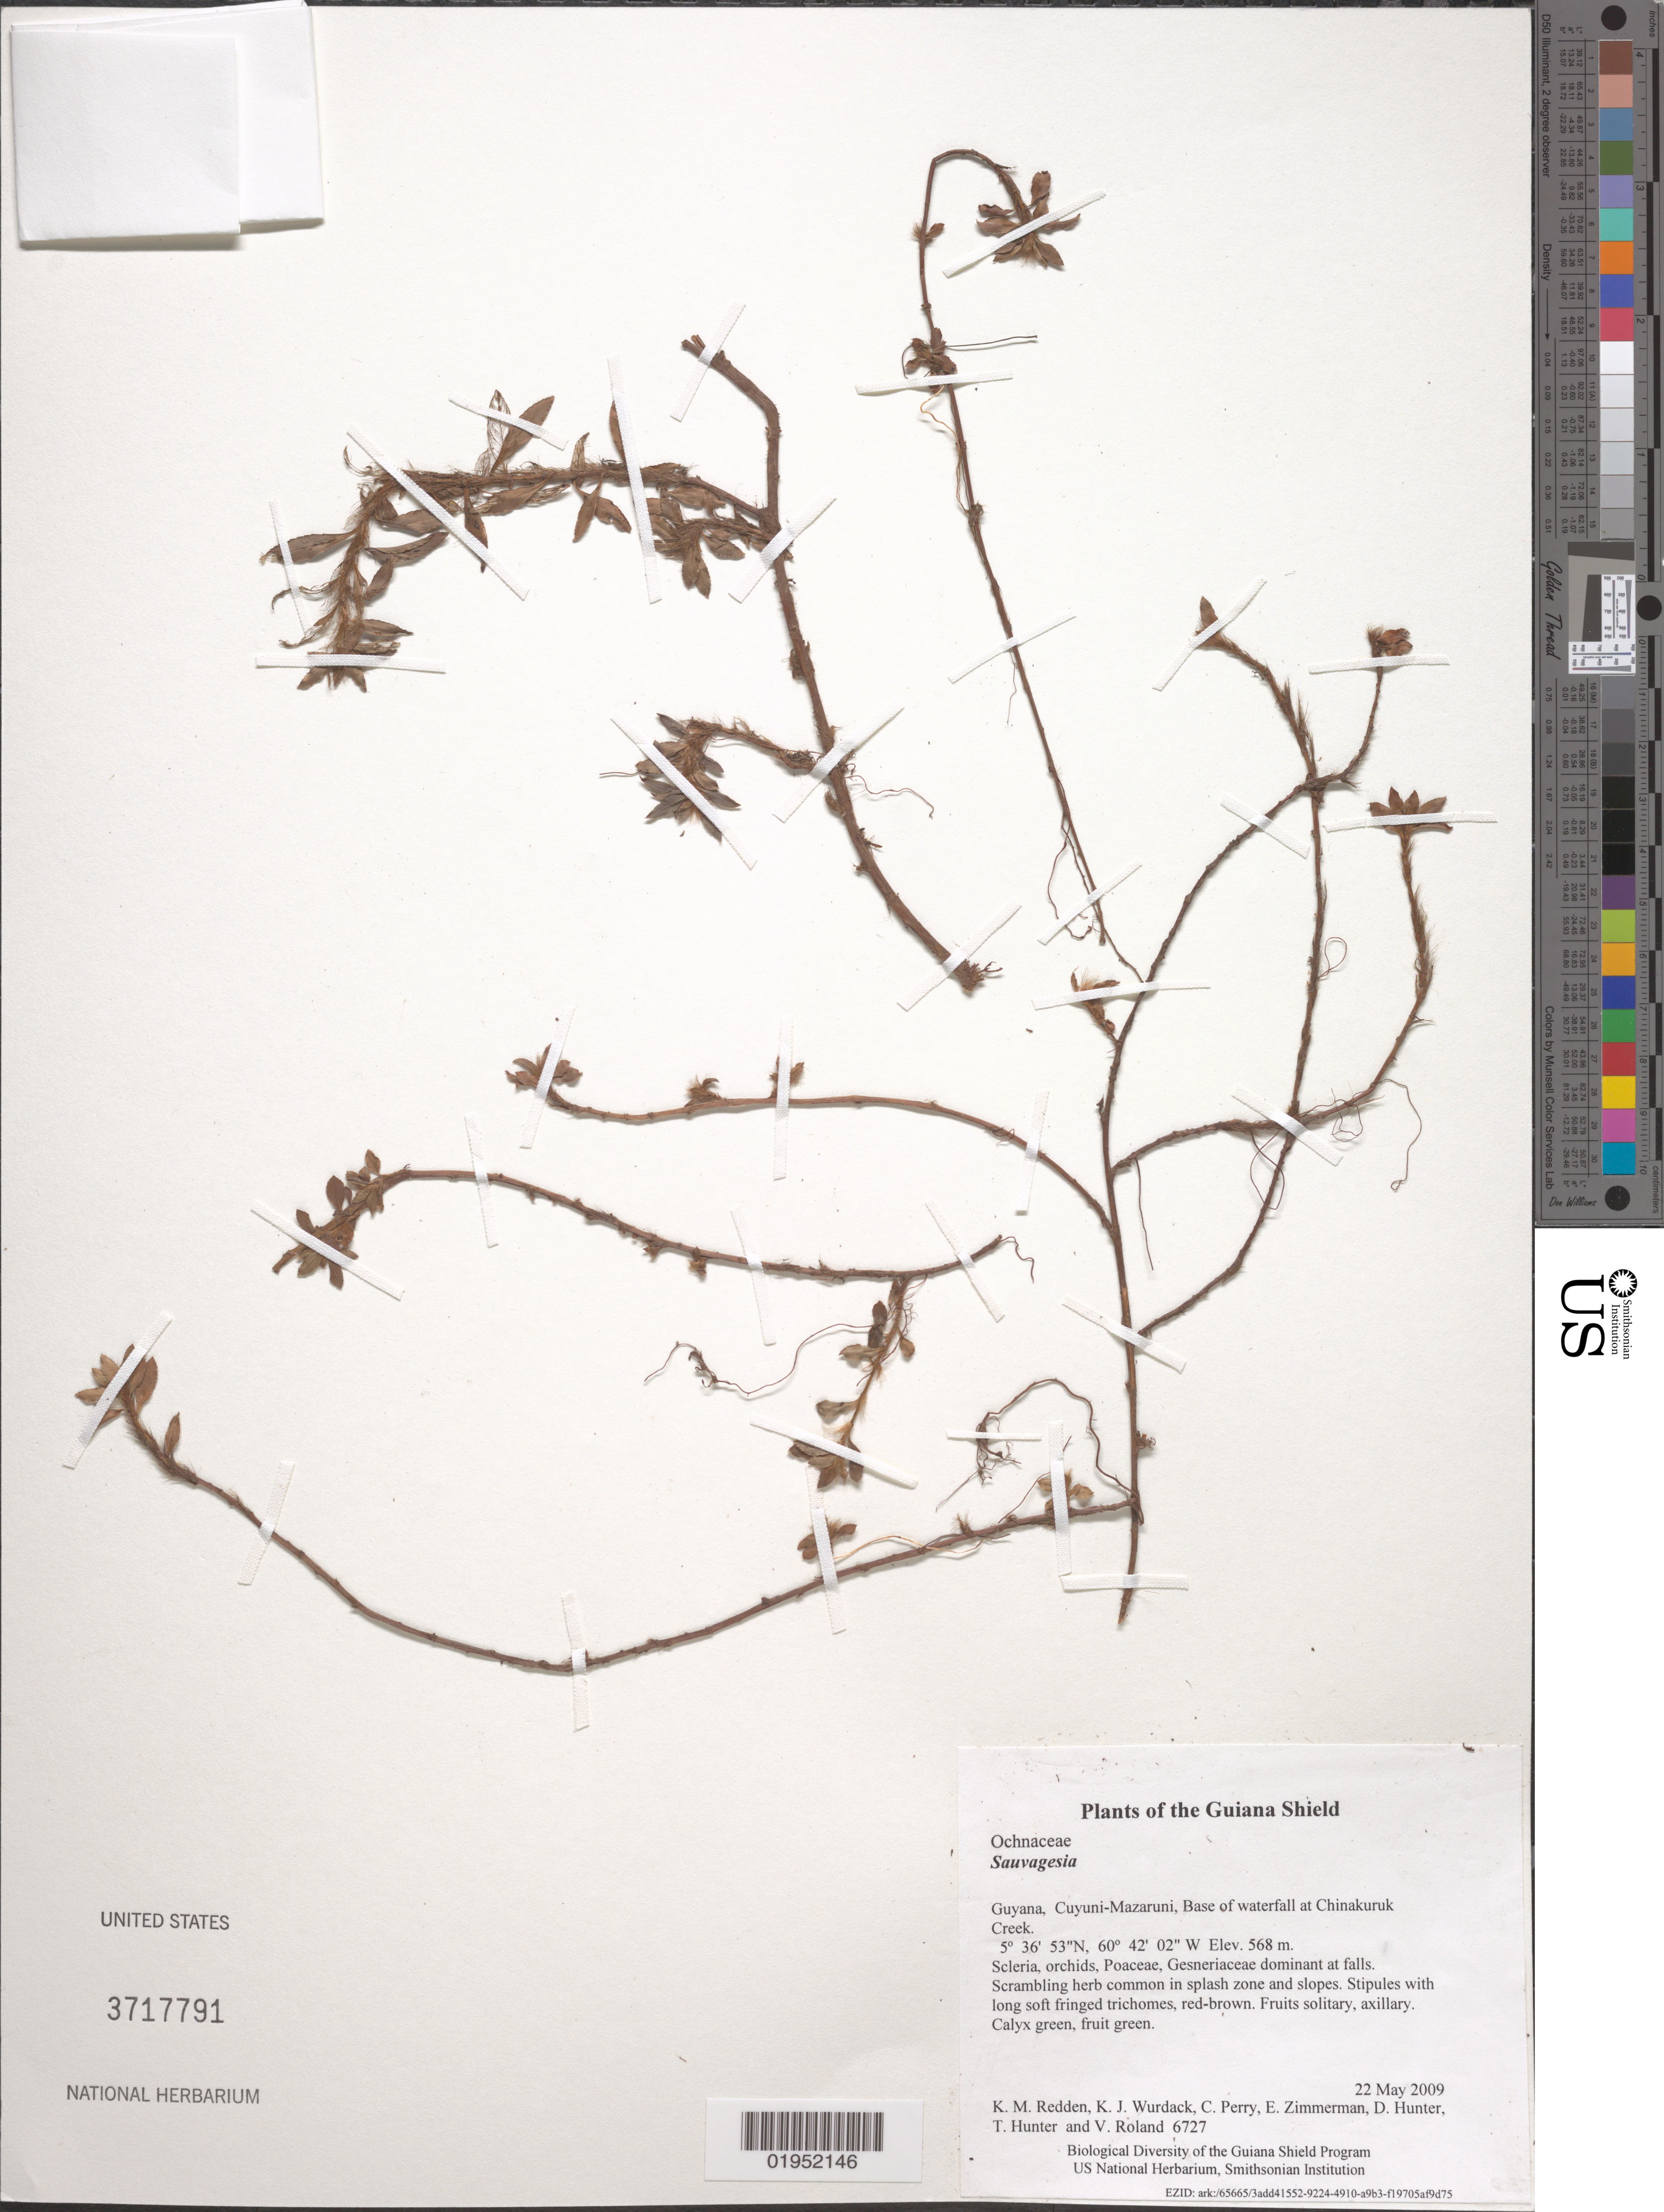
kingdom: Plantae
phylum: Tracheophyta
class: Magnoliopsida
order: Malpighiales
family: Ochnaceae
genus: Sauvagesia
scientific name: Sauvagesia sp.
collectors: K. M. Redden, K. Wurdack, C. Perry, E. Zimmerman, D. Hunter, T. Hunter & V. Roland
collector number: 6727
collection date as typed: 22 May 2009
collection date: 2009-05-22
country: Guyana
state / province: Cuyuni-Mazaruni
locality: Base of waterfall at Chinakuruk Creek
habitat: Scleria, orchids, Poaceae, Gesneriaceae dominant at falls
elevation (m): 568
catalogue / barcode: US 3717791